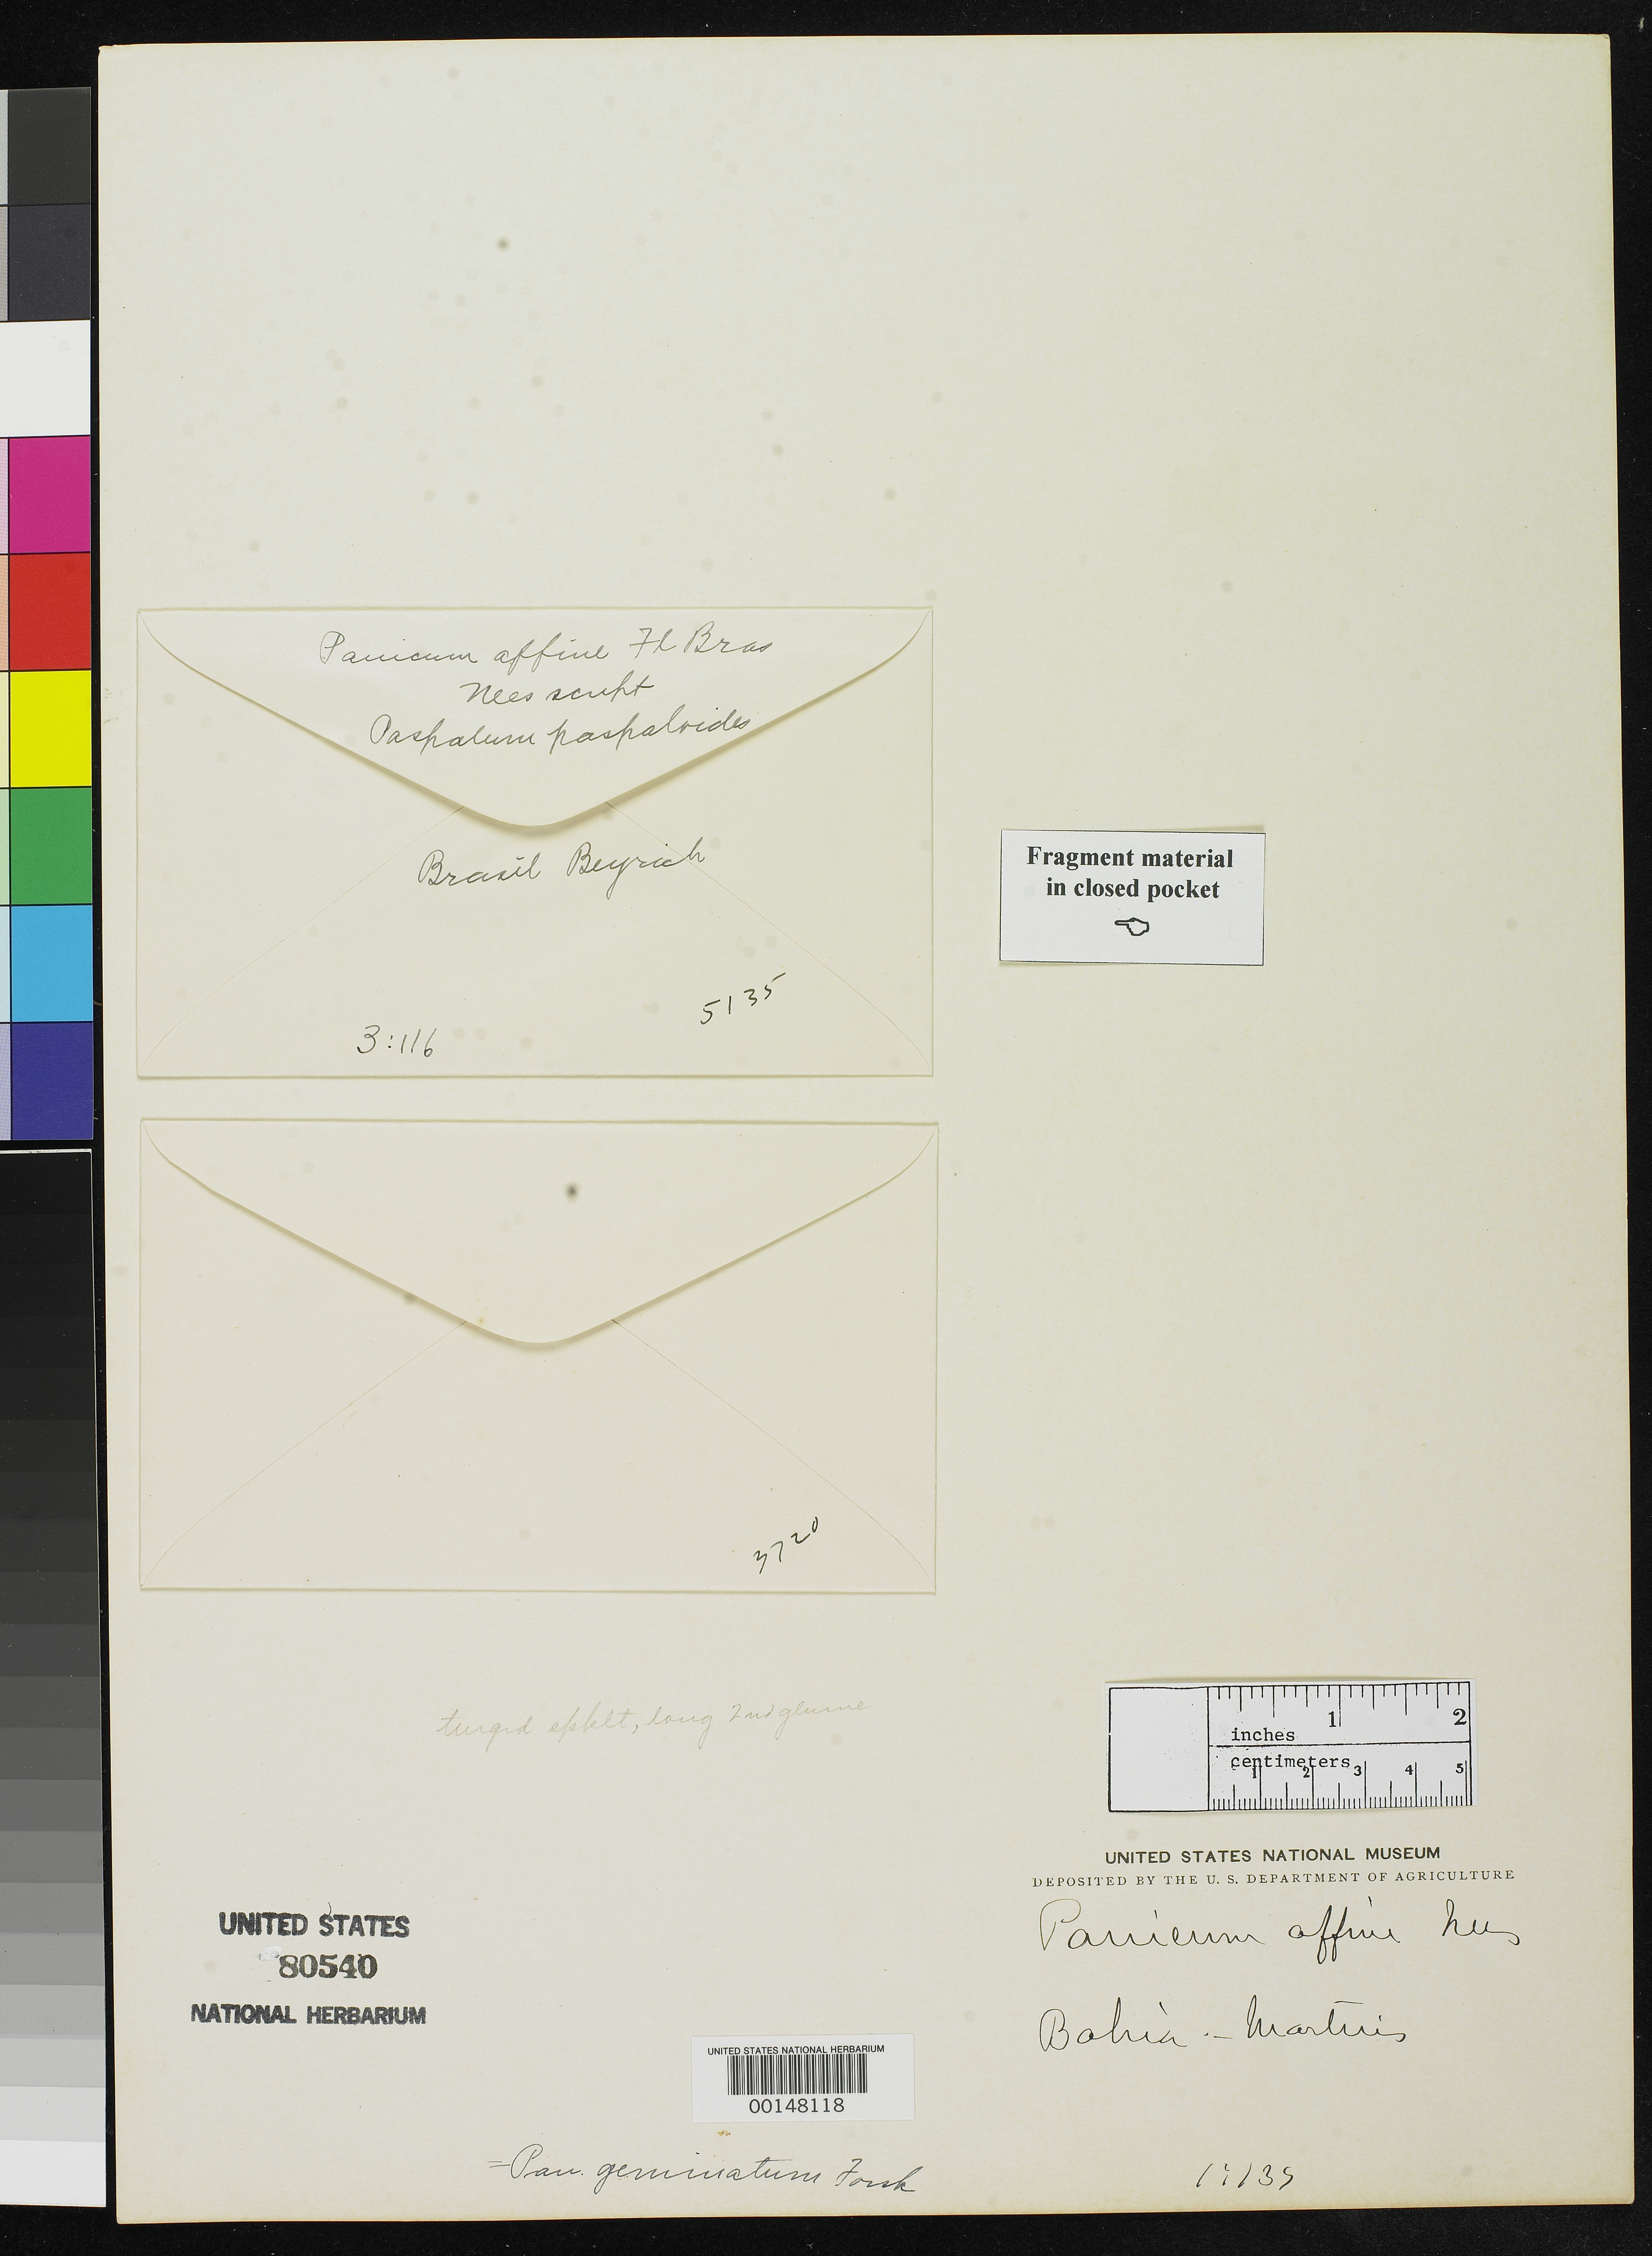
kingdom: Plantae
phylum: Tracheophyta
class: Liliopsida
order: Poales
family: Poaceae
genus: Panicum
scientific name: Panicum affine Nees, nom. illeg.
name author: Nees in Mart.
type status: Type Fragment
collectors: C. F. Martius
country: Brazil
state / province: Bahia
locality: Soteropolin [Soteropolis?], Camamu.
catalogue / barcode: US 80540